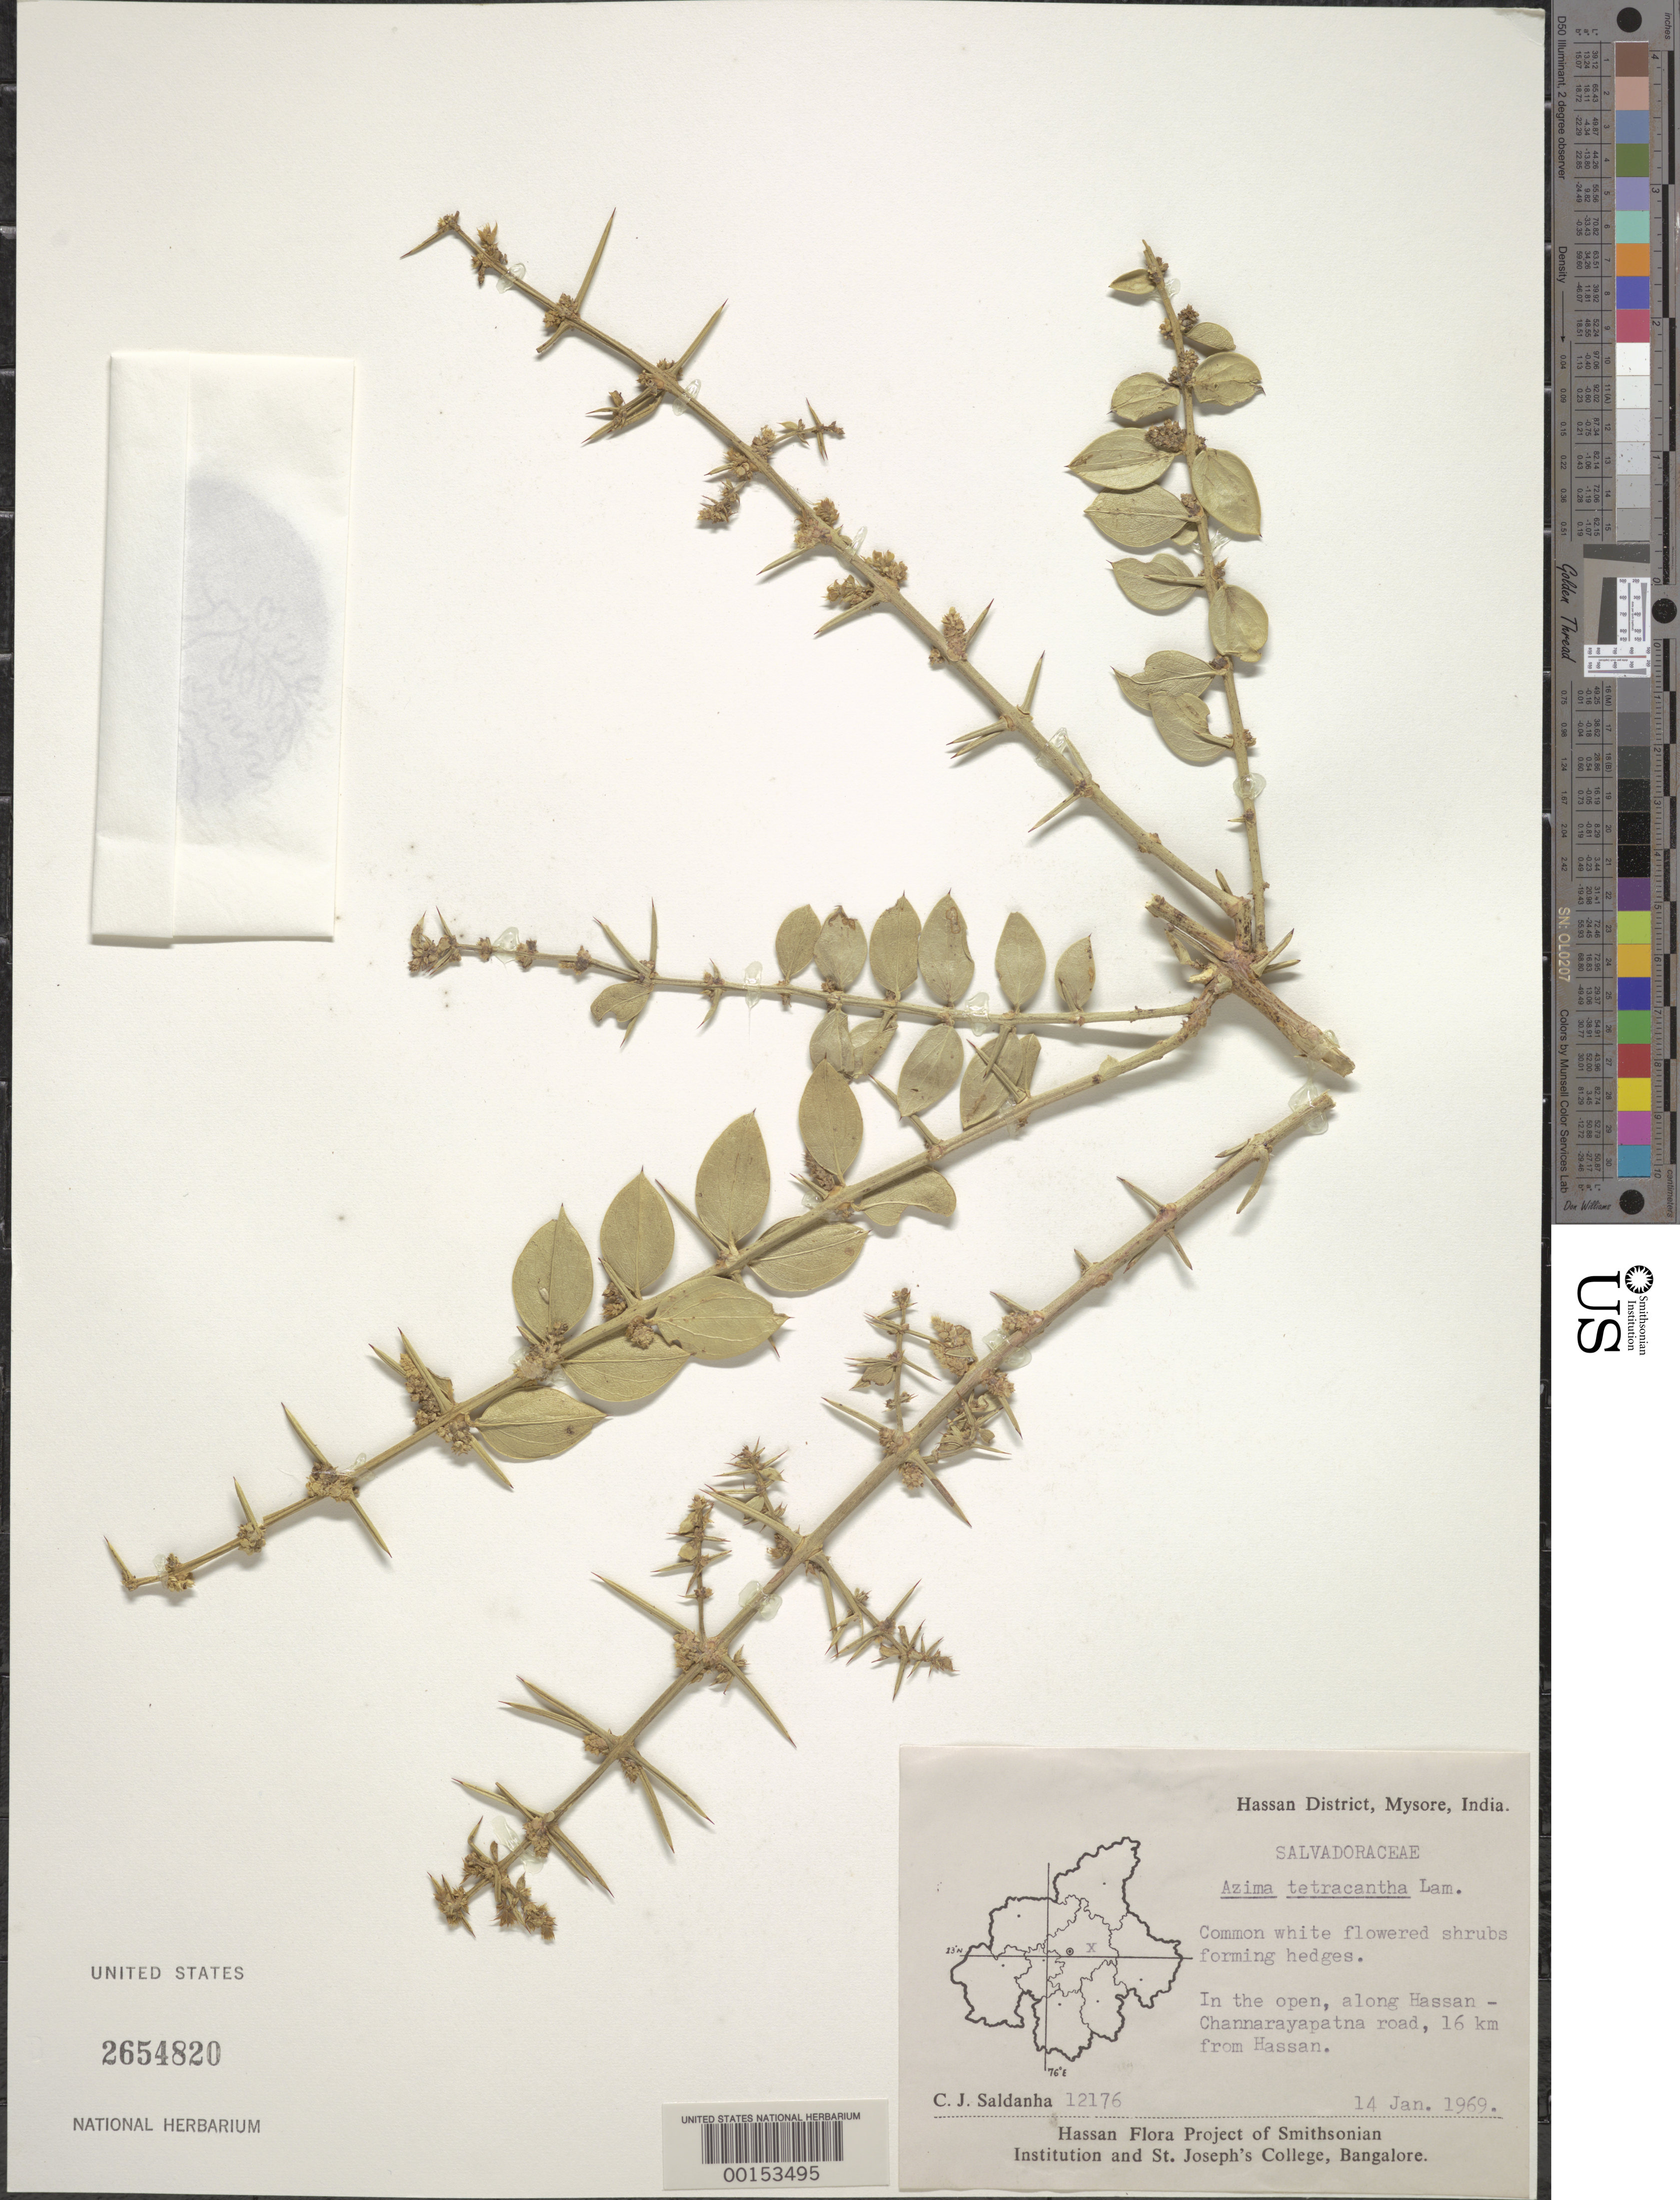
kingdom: Plantae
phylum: Tracheophyta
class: Magnoliopsida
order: Brassicales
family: Salvadoraceae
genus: Azima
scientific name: Azima tetracantha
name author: Lam.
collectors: C. J. Saldanha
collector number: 12176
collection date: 1969-01-14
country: India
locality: Hassan District, Mysore. In the open, along Hassan-Channarayapatna road, 16 km from Hassan.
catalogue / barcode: US 2654820